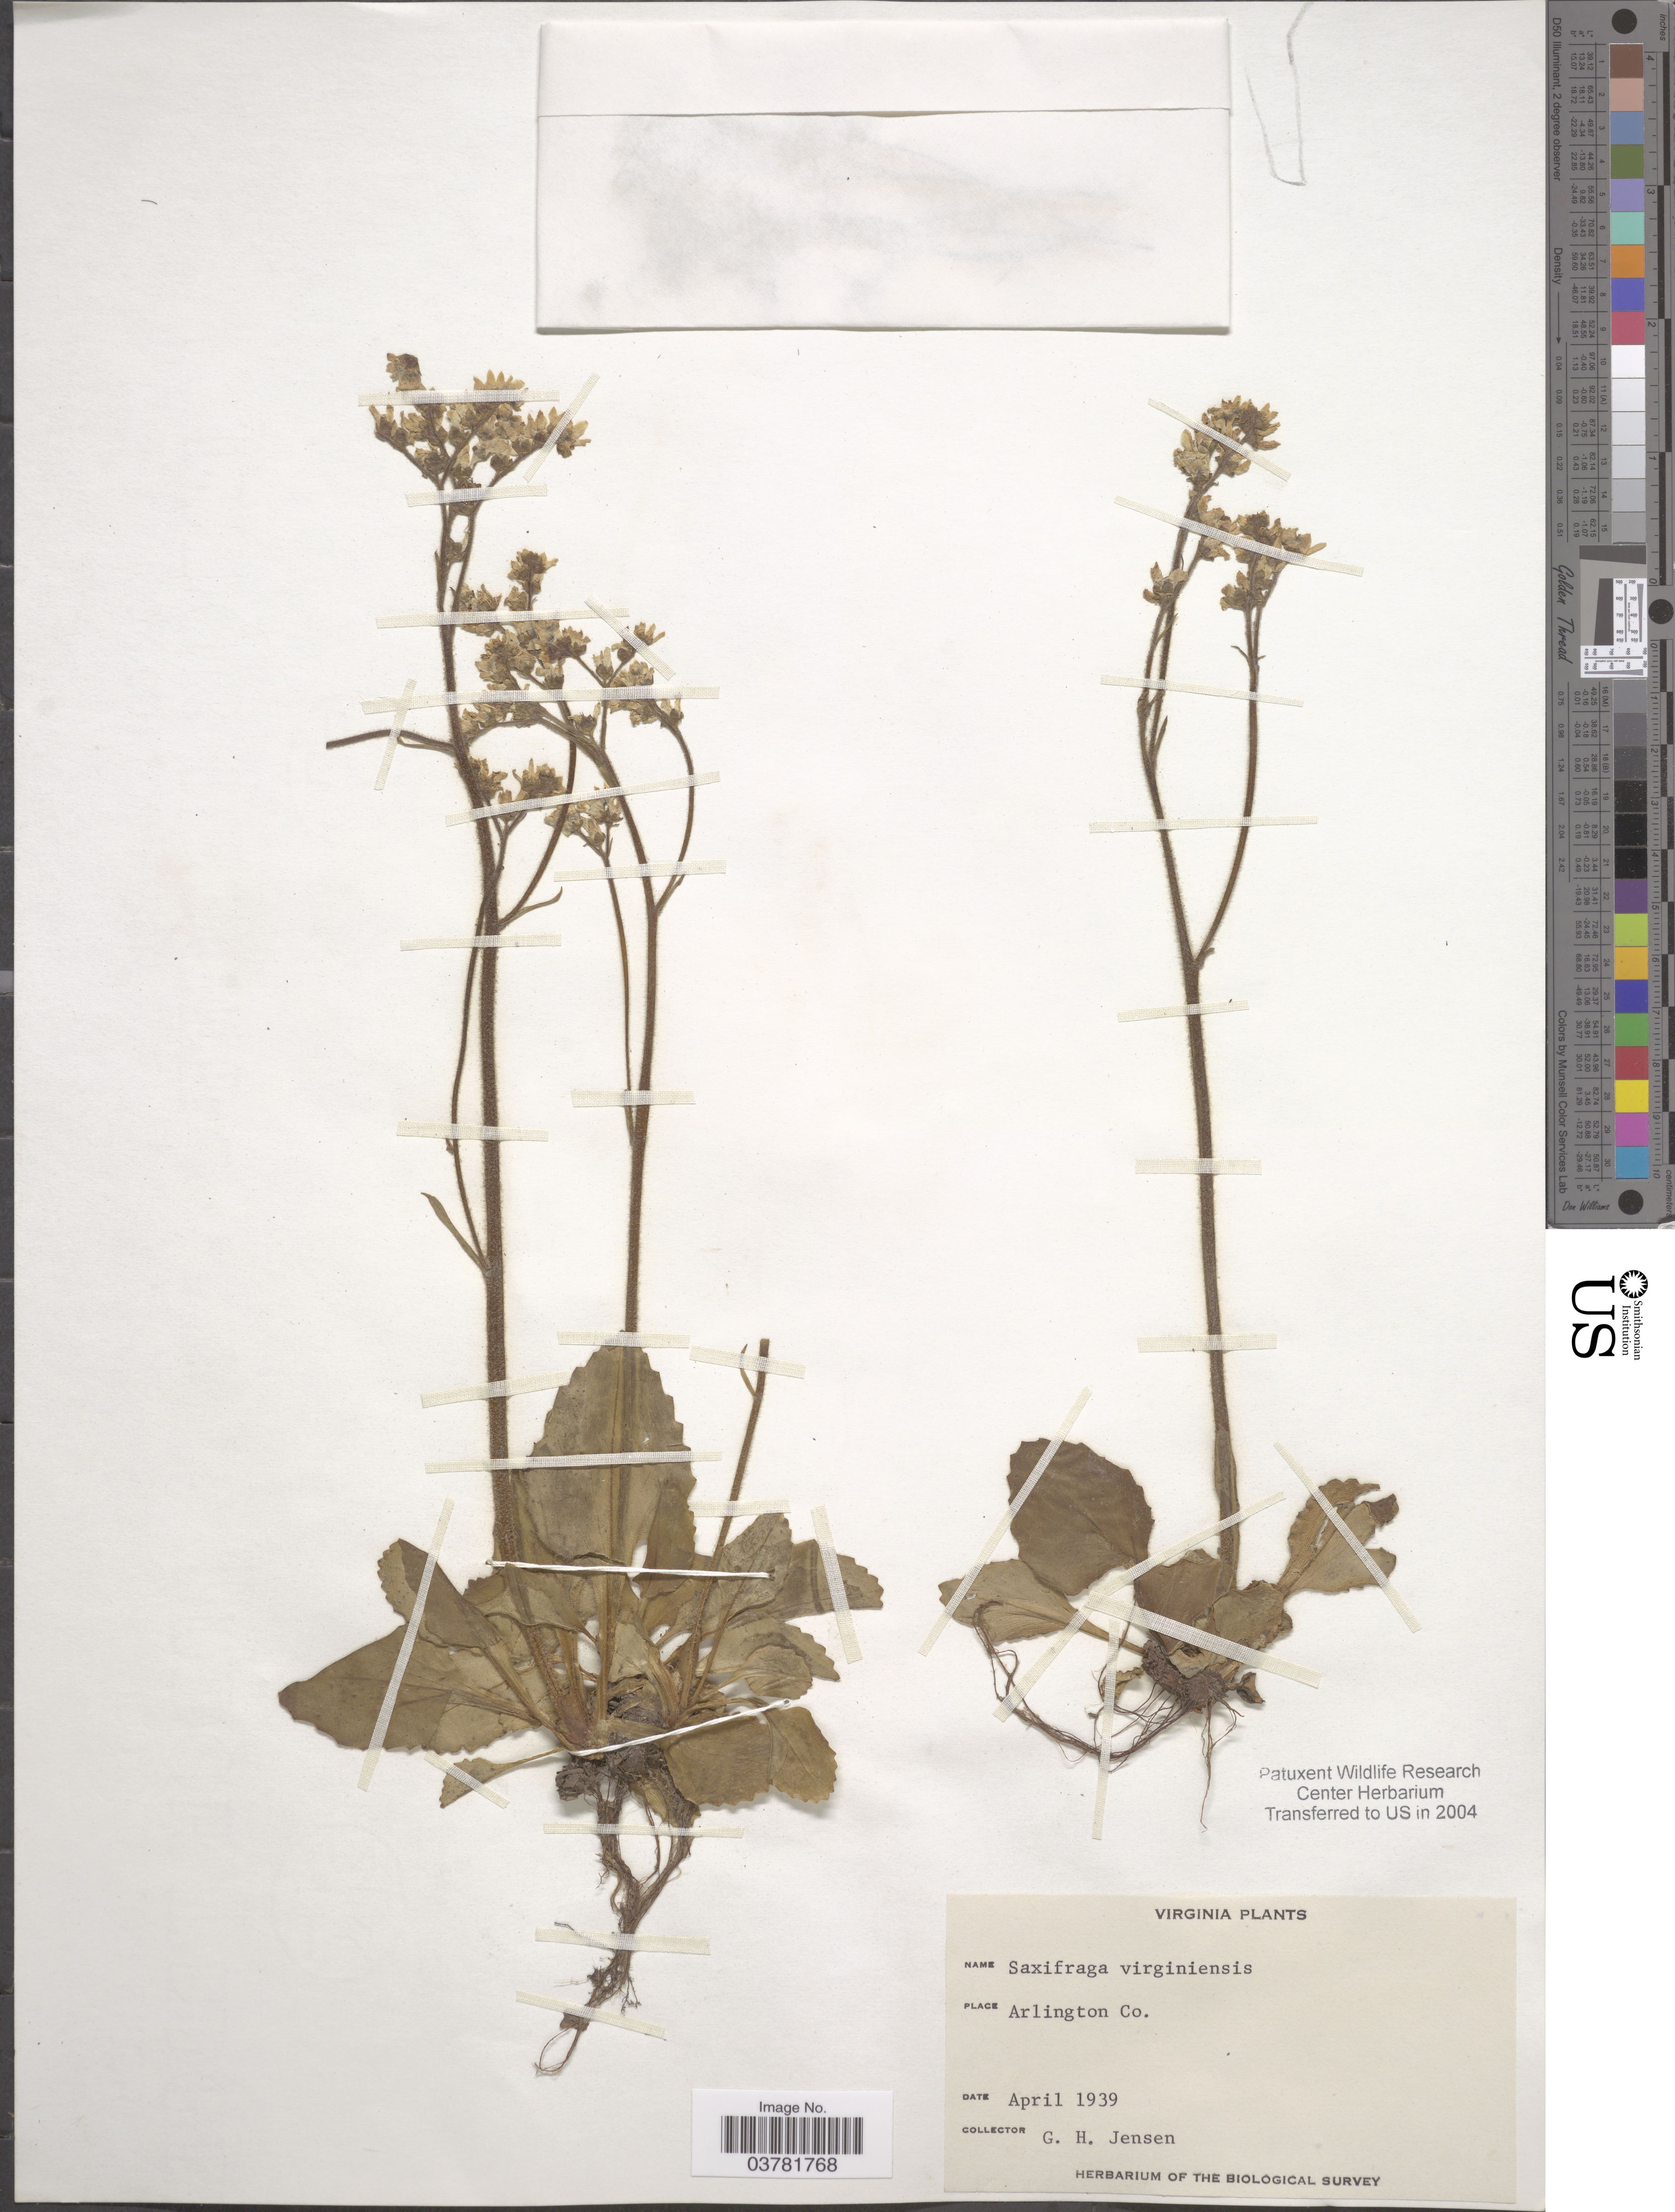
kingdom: Plantae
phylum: Tracheophyta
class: Magnoliopsida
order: Saxifragales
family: Saxifragaceae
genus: Micranthes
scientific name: Micranthes virginiensis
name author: (Michx.) Small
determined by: Strong, Mark T., (BOT), Smithsonian Institution - National Museum of Natural History (UNITED STATES)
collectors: G. H. Jensen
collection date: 1939-04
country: United States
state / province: Virginia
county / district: Arlington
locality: Arlington Co. The Biological Survey.